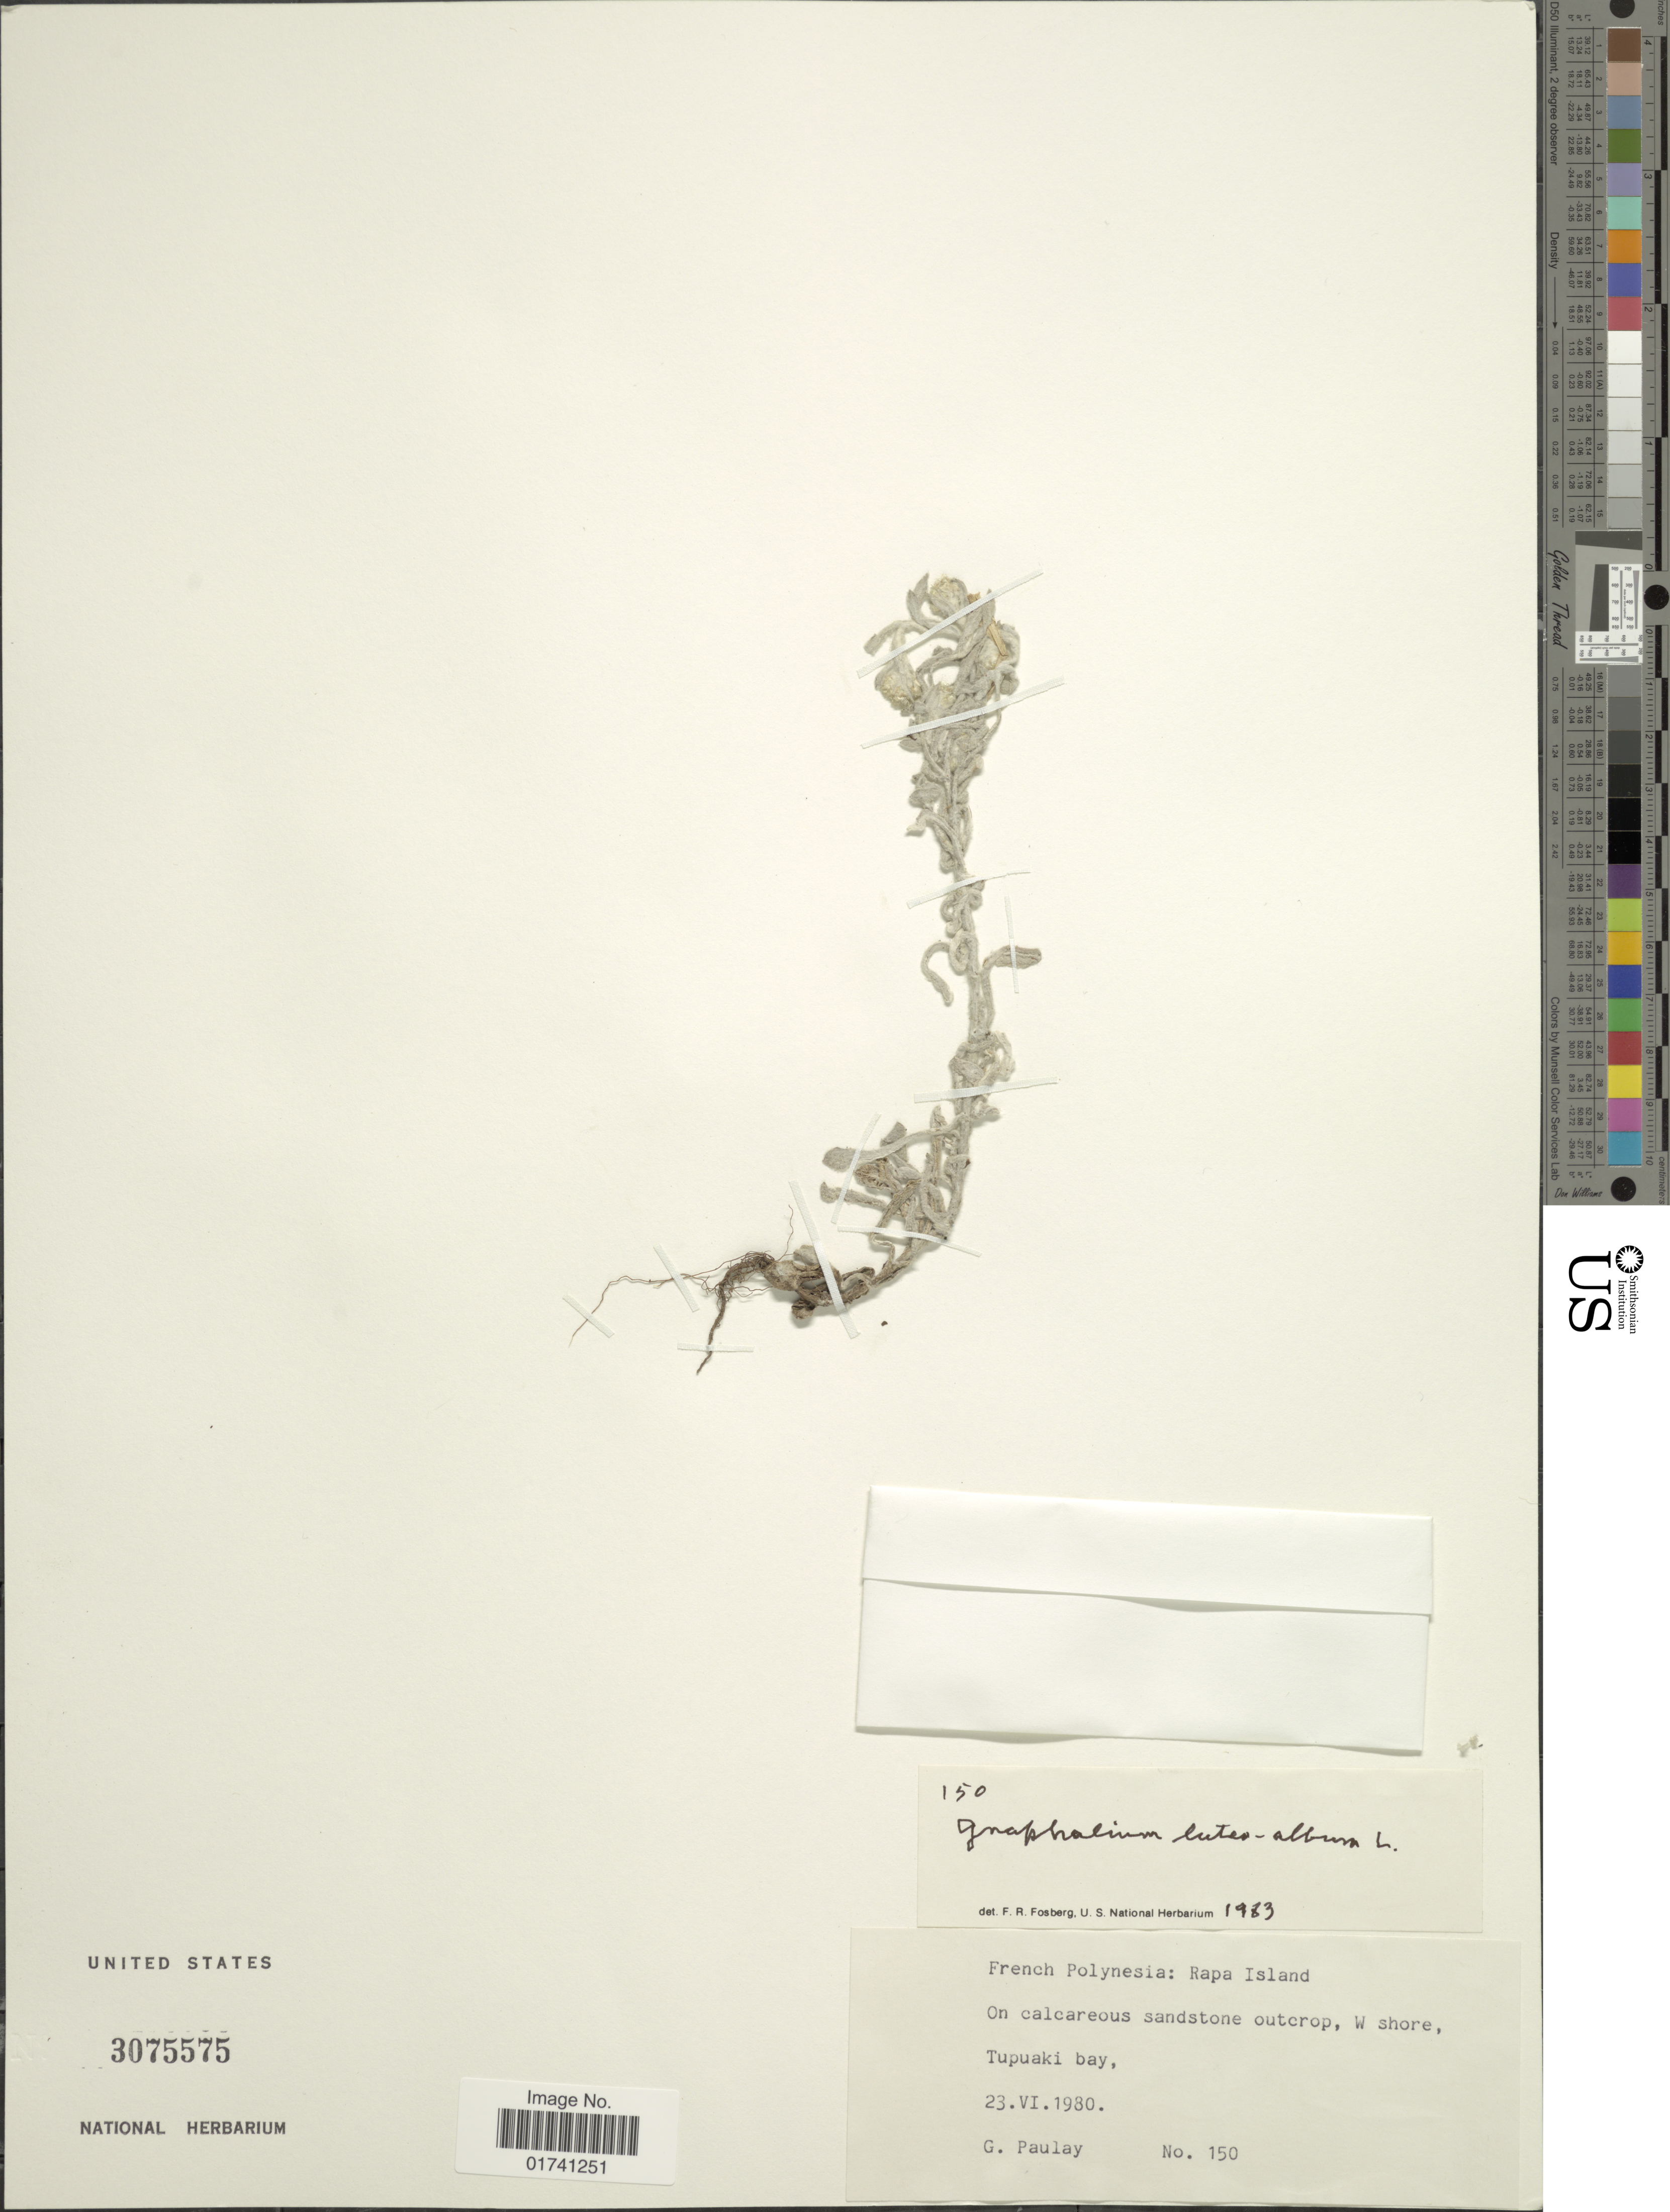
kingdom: Plantae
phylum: Tracheophyta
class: Magnoliopsida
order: Asterales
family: Asteraceae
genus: Laphangium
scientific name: Laphangium luteoalbum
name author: (L.) Tzvelev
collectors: G. Paulay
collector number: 150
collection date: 1980-06-23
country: French Polynesia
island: Rapa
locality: Rapa Island. W shore, Tupuaki bay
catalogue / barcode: US 3075575